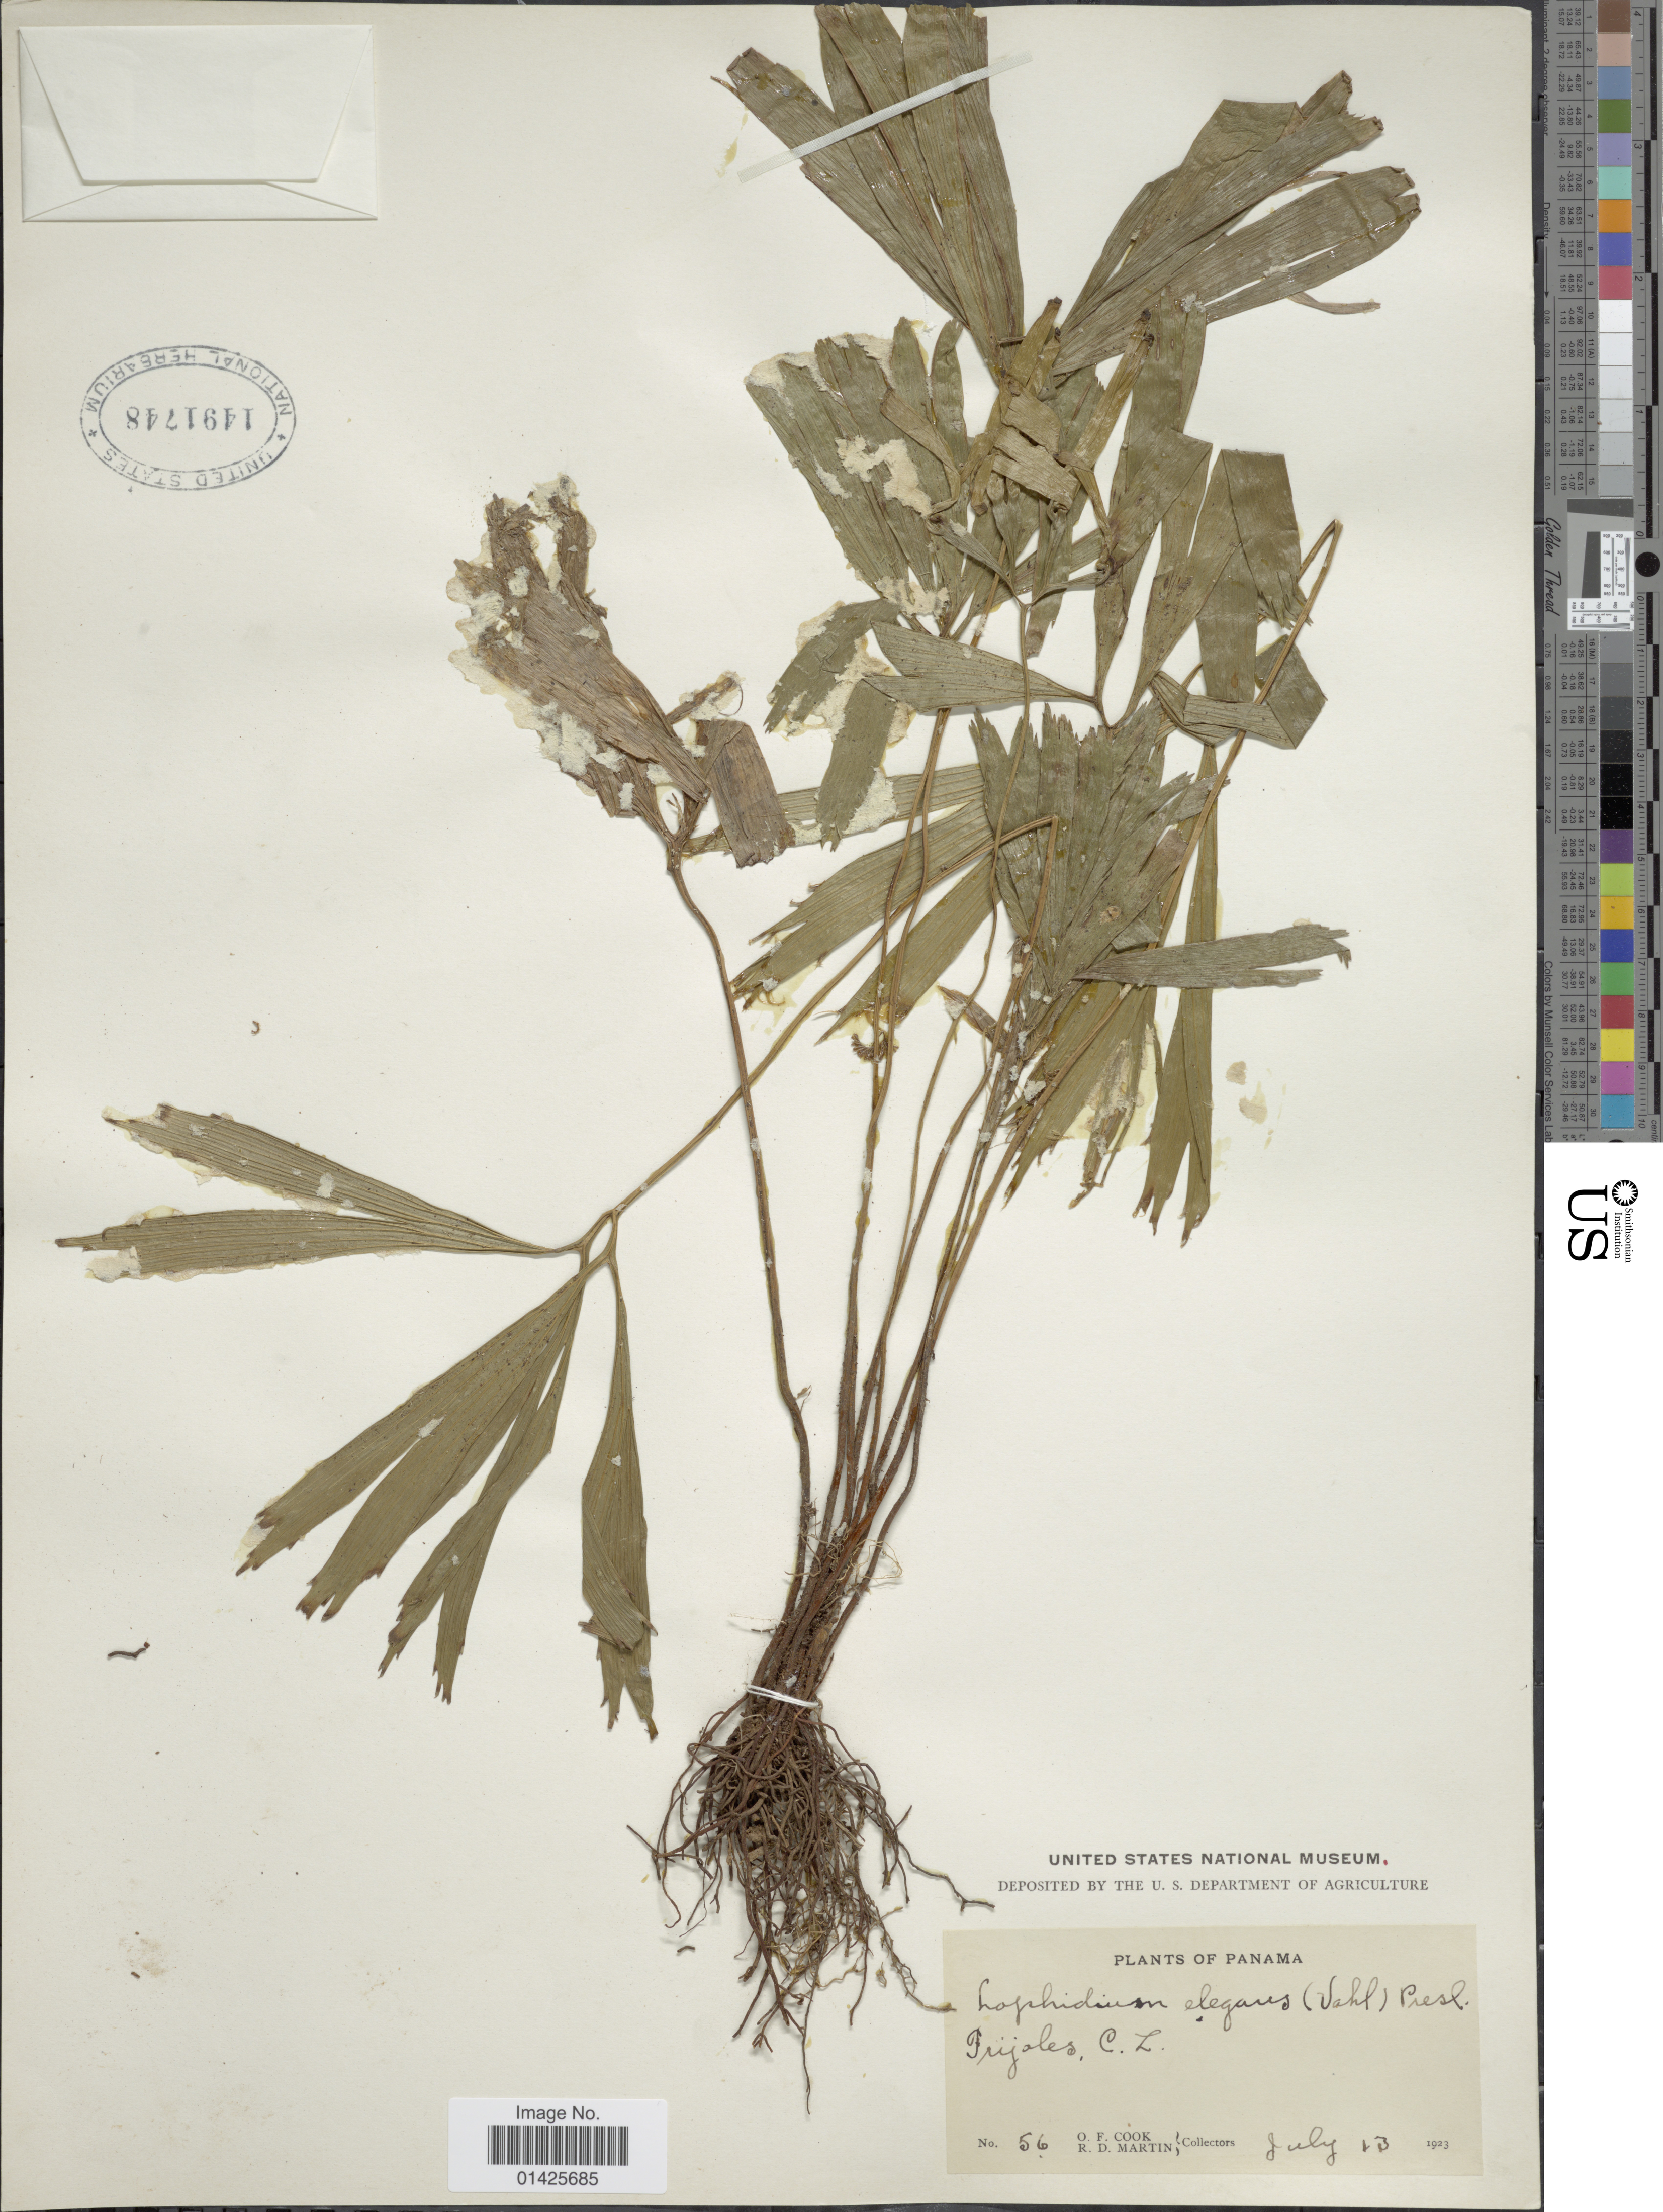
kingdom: Plantae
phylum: Tracheophyta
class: Polypodiopsida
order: Schizaeales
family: Schizaeaceae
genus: Schizaea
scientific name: Schizaea elegans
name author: (Vahl) Sw.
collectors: O. F. Cook & R. D. Martin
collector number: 56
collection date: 1923-07-12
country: Panama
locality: Frijoles, C.Z.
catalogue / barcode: US 1491748